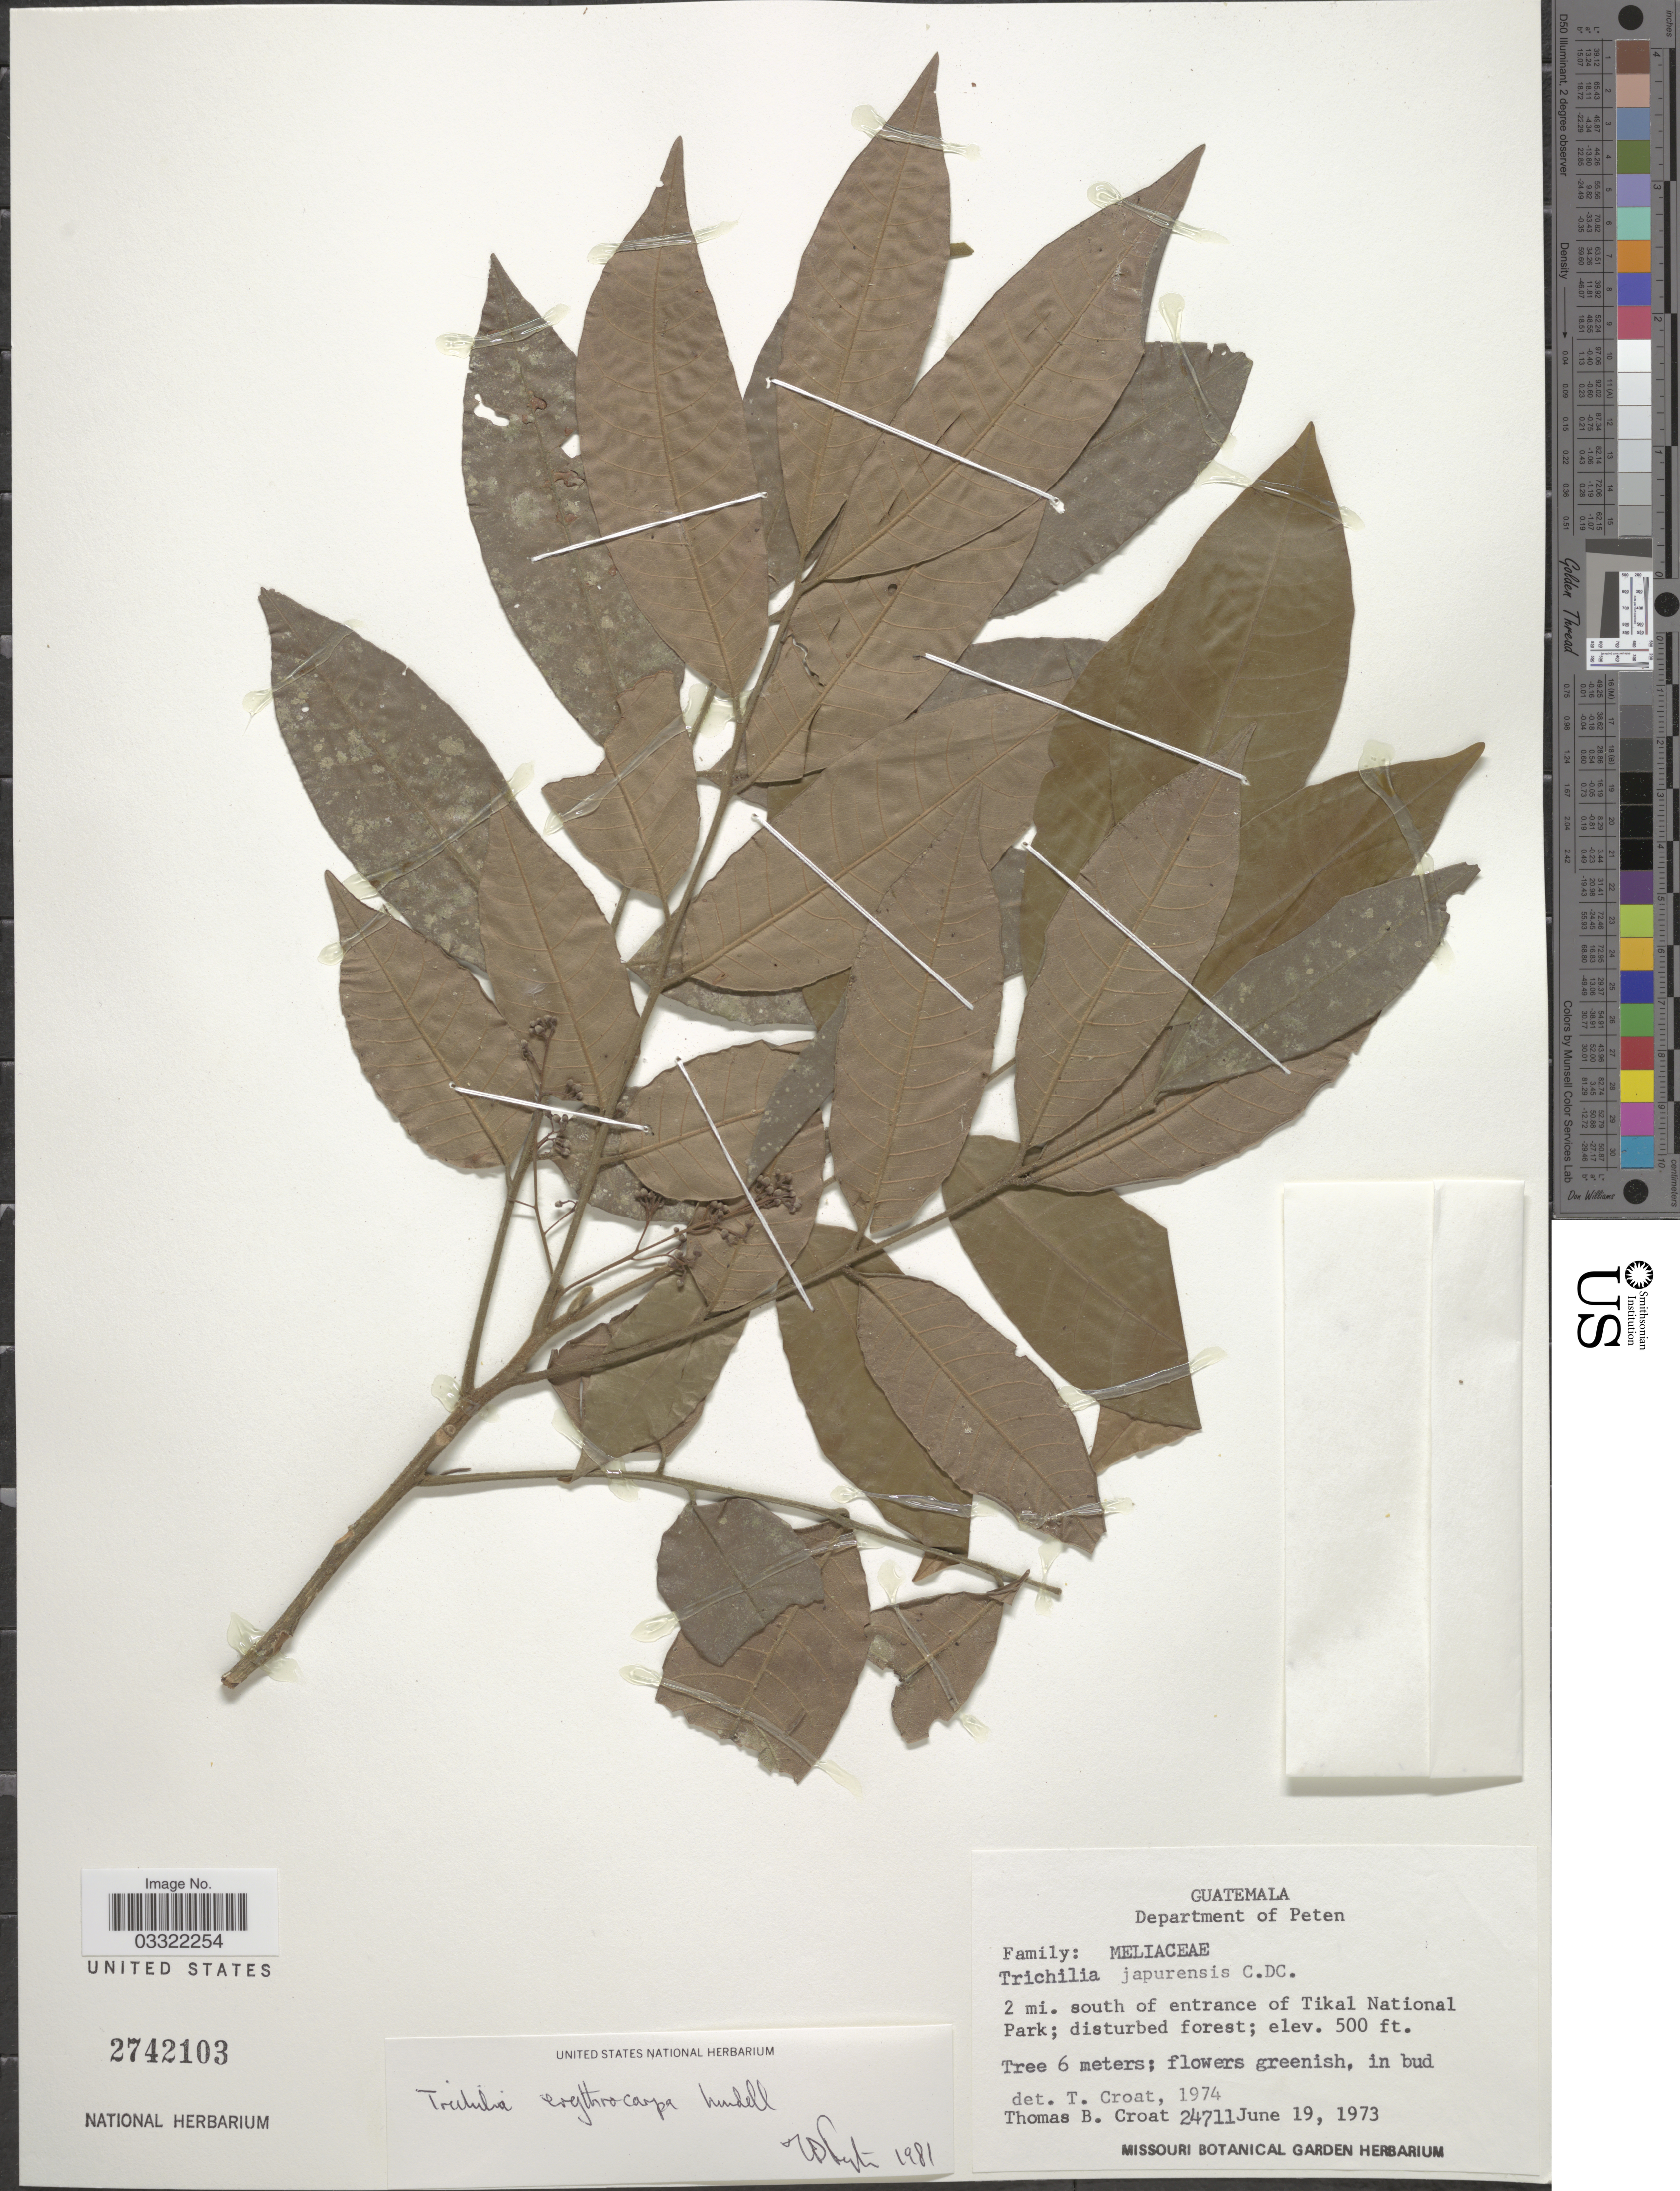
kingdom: Plantae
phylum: Tracheophyta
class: Magnoliopsida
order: Sapindales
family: Meliaceae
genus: Trichilia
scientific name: Trichilia erythrocarpa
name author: Lundell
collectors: T. B. Croat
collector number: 24711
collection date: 1973-06-19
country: Guatemala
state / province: El Petén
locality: Department of Peten. 2 mi. south of entrance of Tikal National Park.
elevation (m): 152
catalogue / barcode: US 2742103